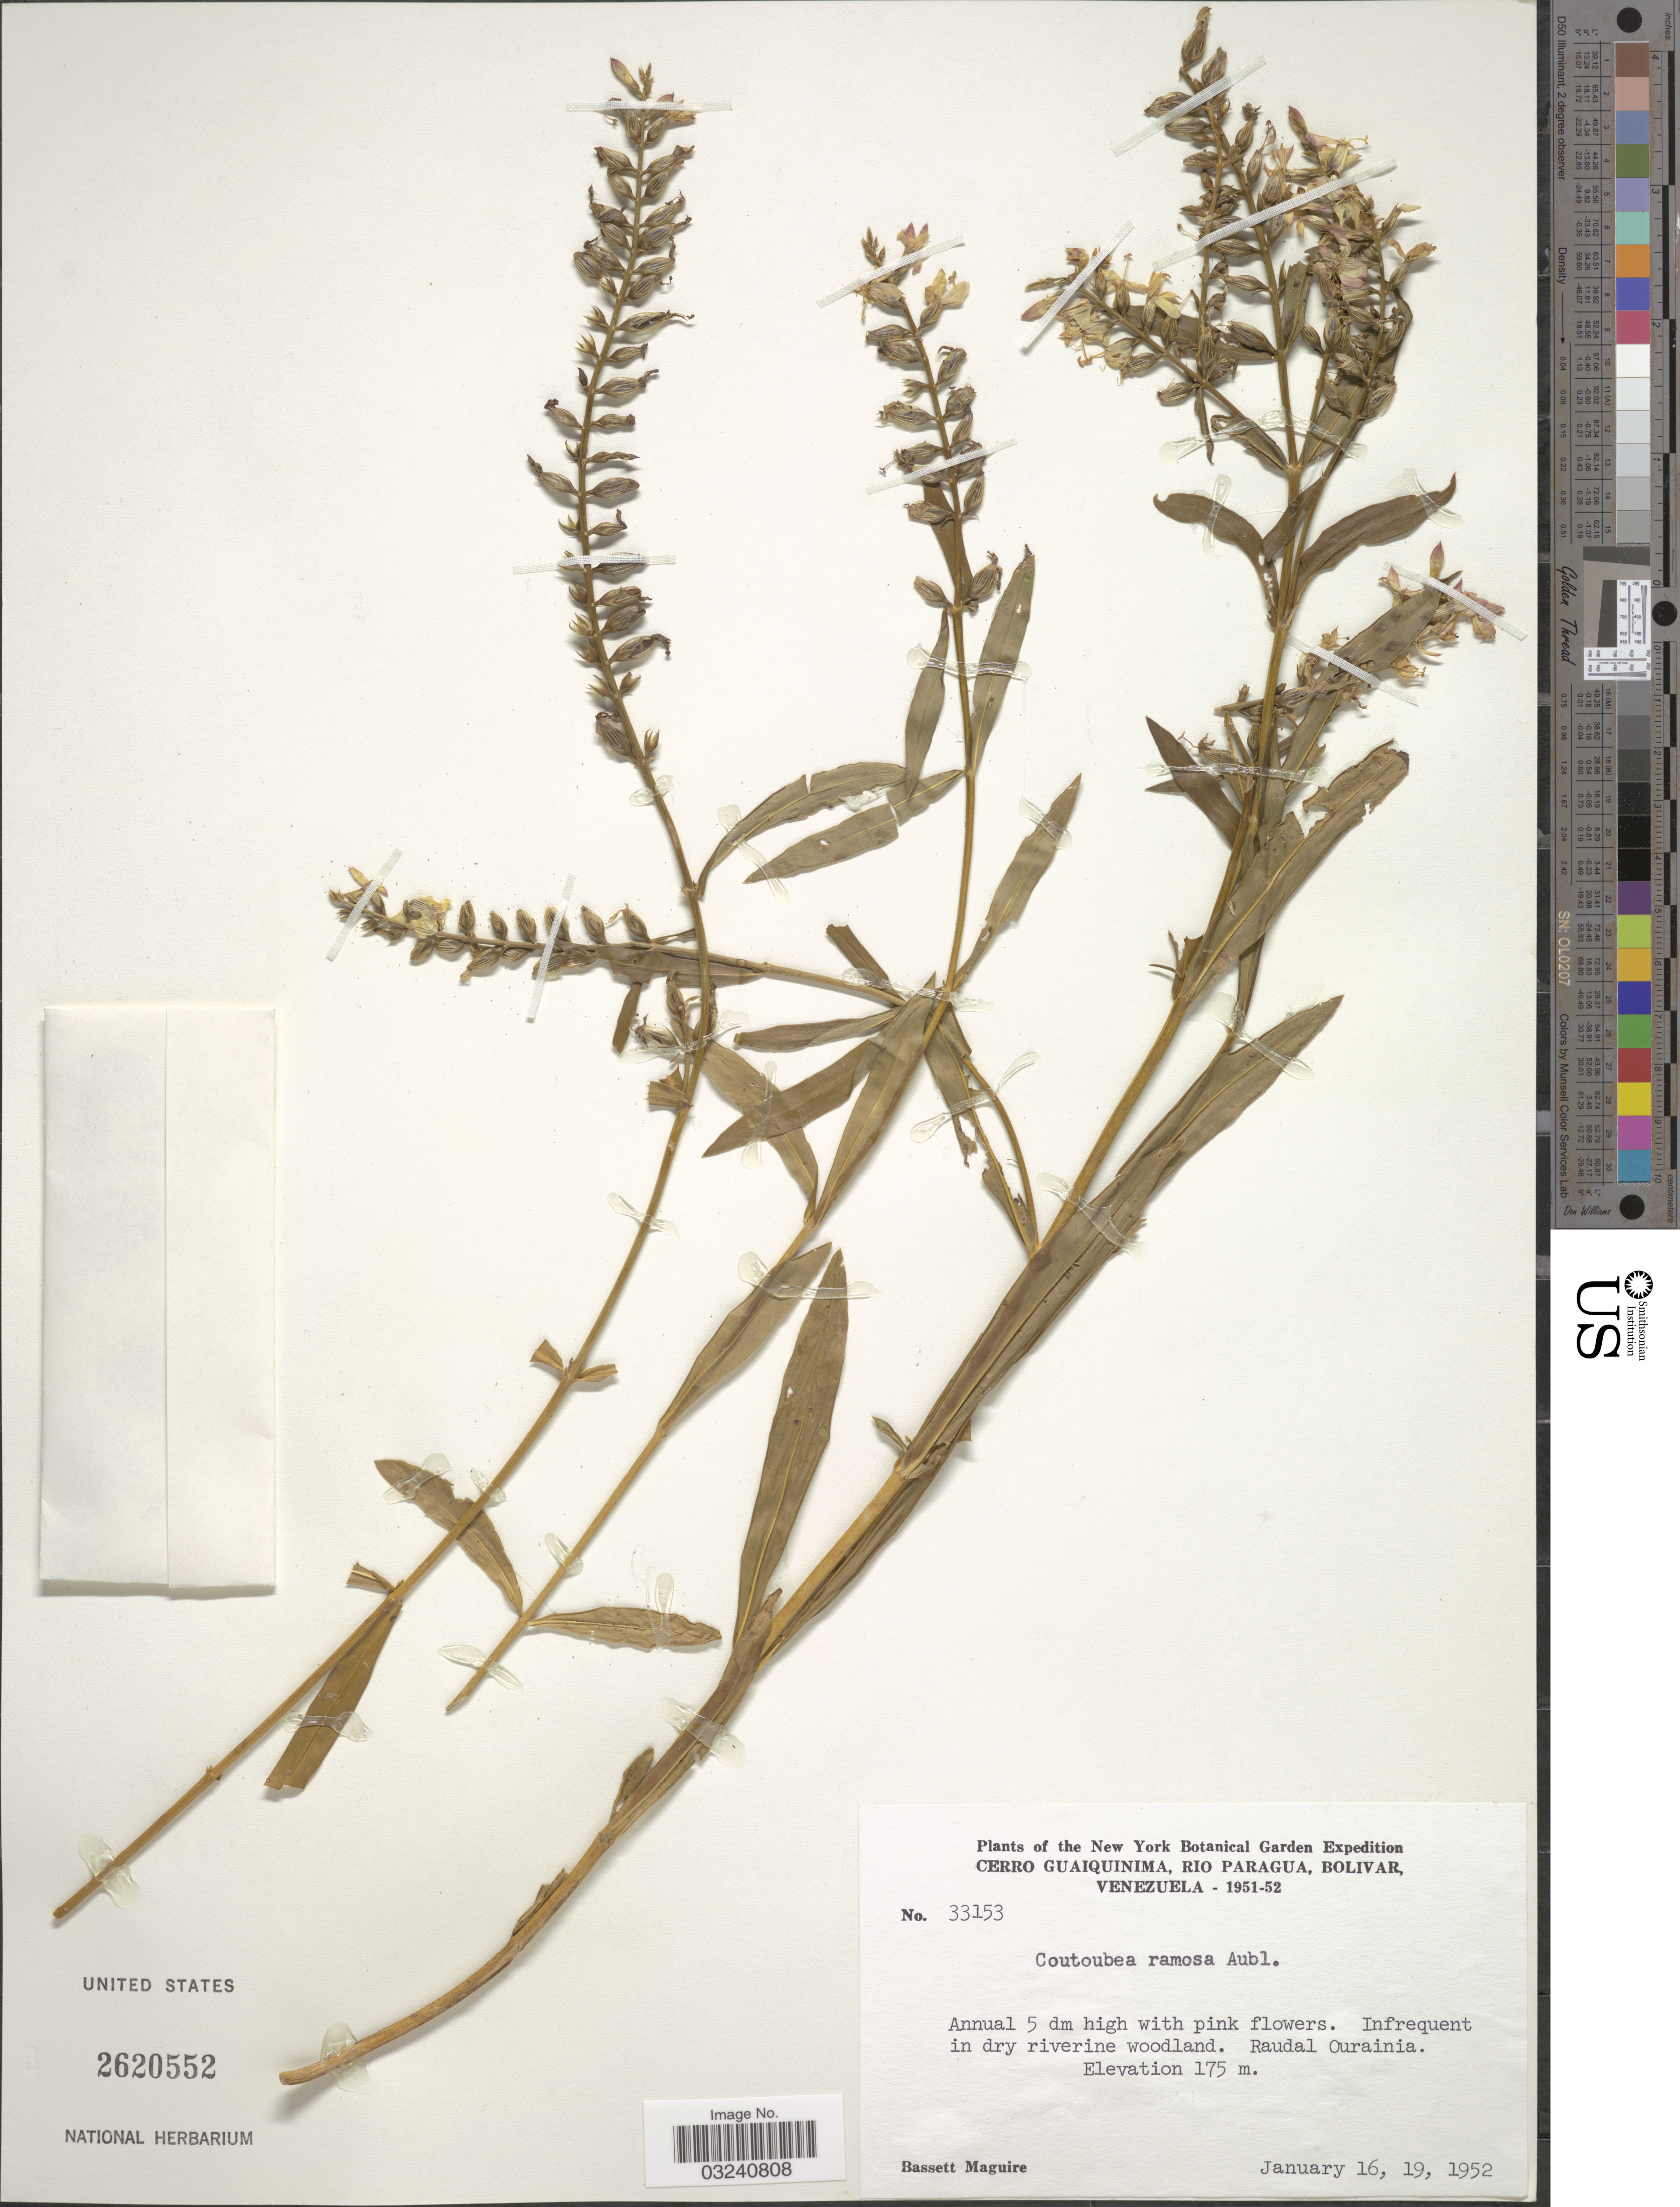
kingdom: Plantae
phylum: Tracheophyta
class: Magnoliopsida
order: Gentianales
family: Gentianaceae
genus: Coutoubea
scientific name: Coutoubea ramosa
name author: Aubl.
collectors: B. Maguire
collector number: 33153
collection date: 1952-01-16/1952-01-19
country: Venezuela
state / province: Bolivar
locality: Cerro Guaiquinima, Rio Paragua. Raudal Ourainia.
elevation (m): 175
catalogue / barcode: US 2620552